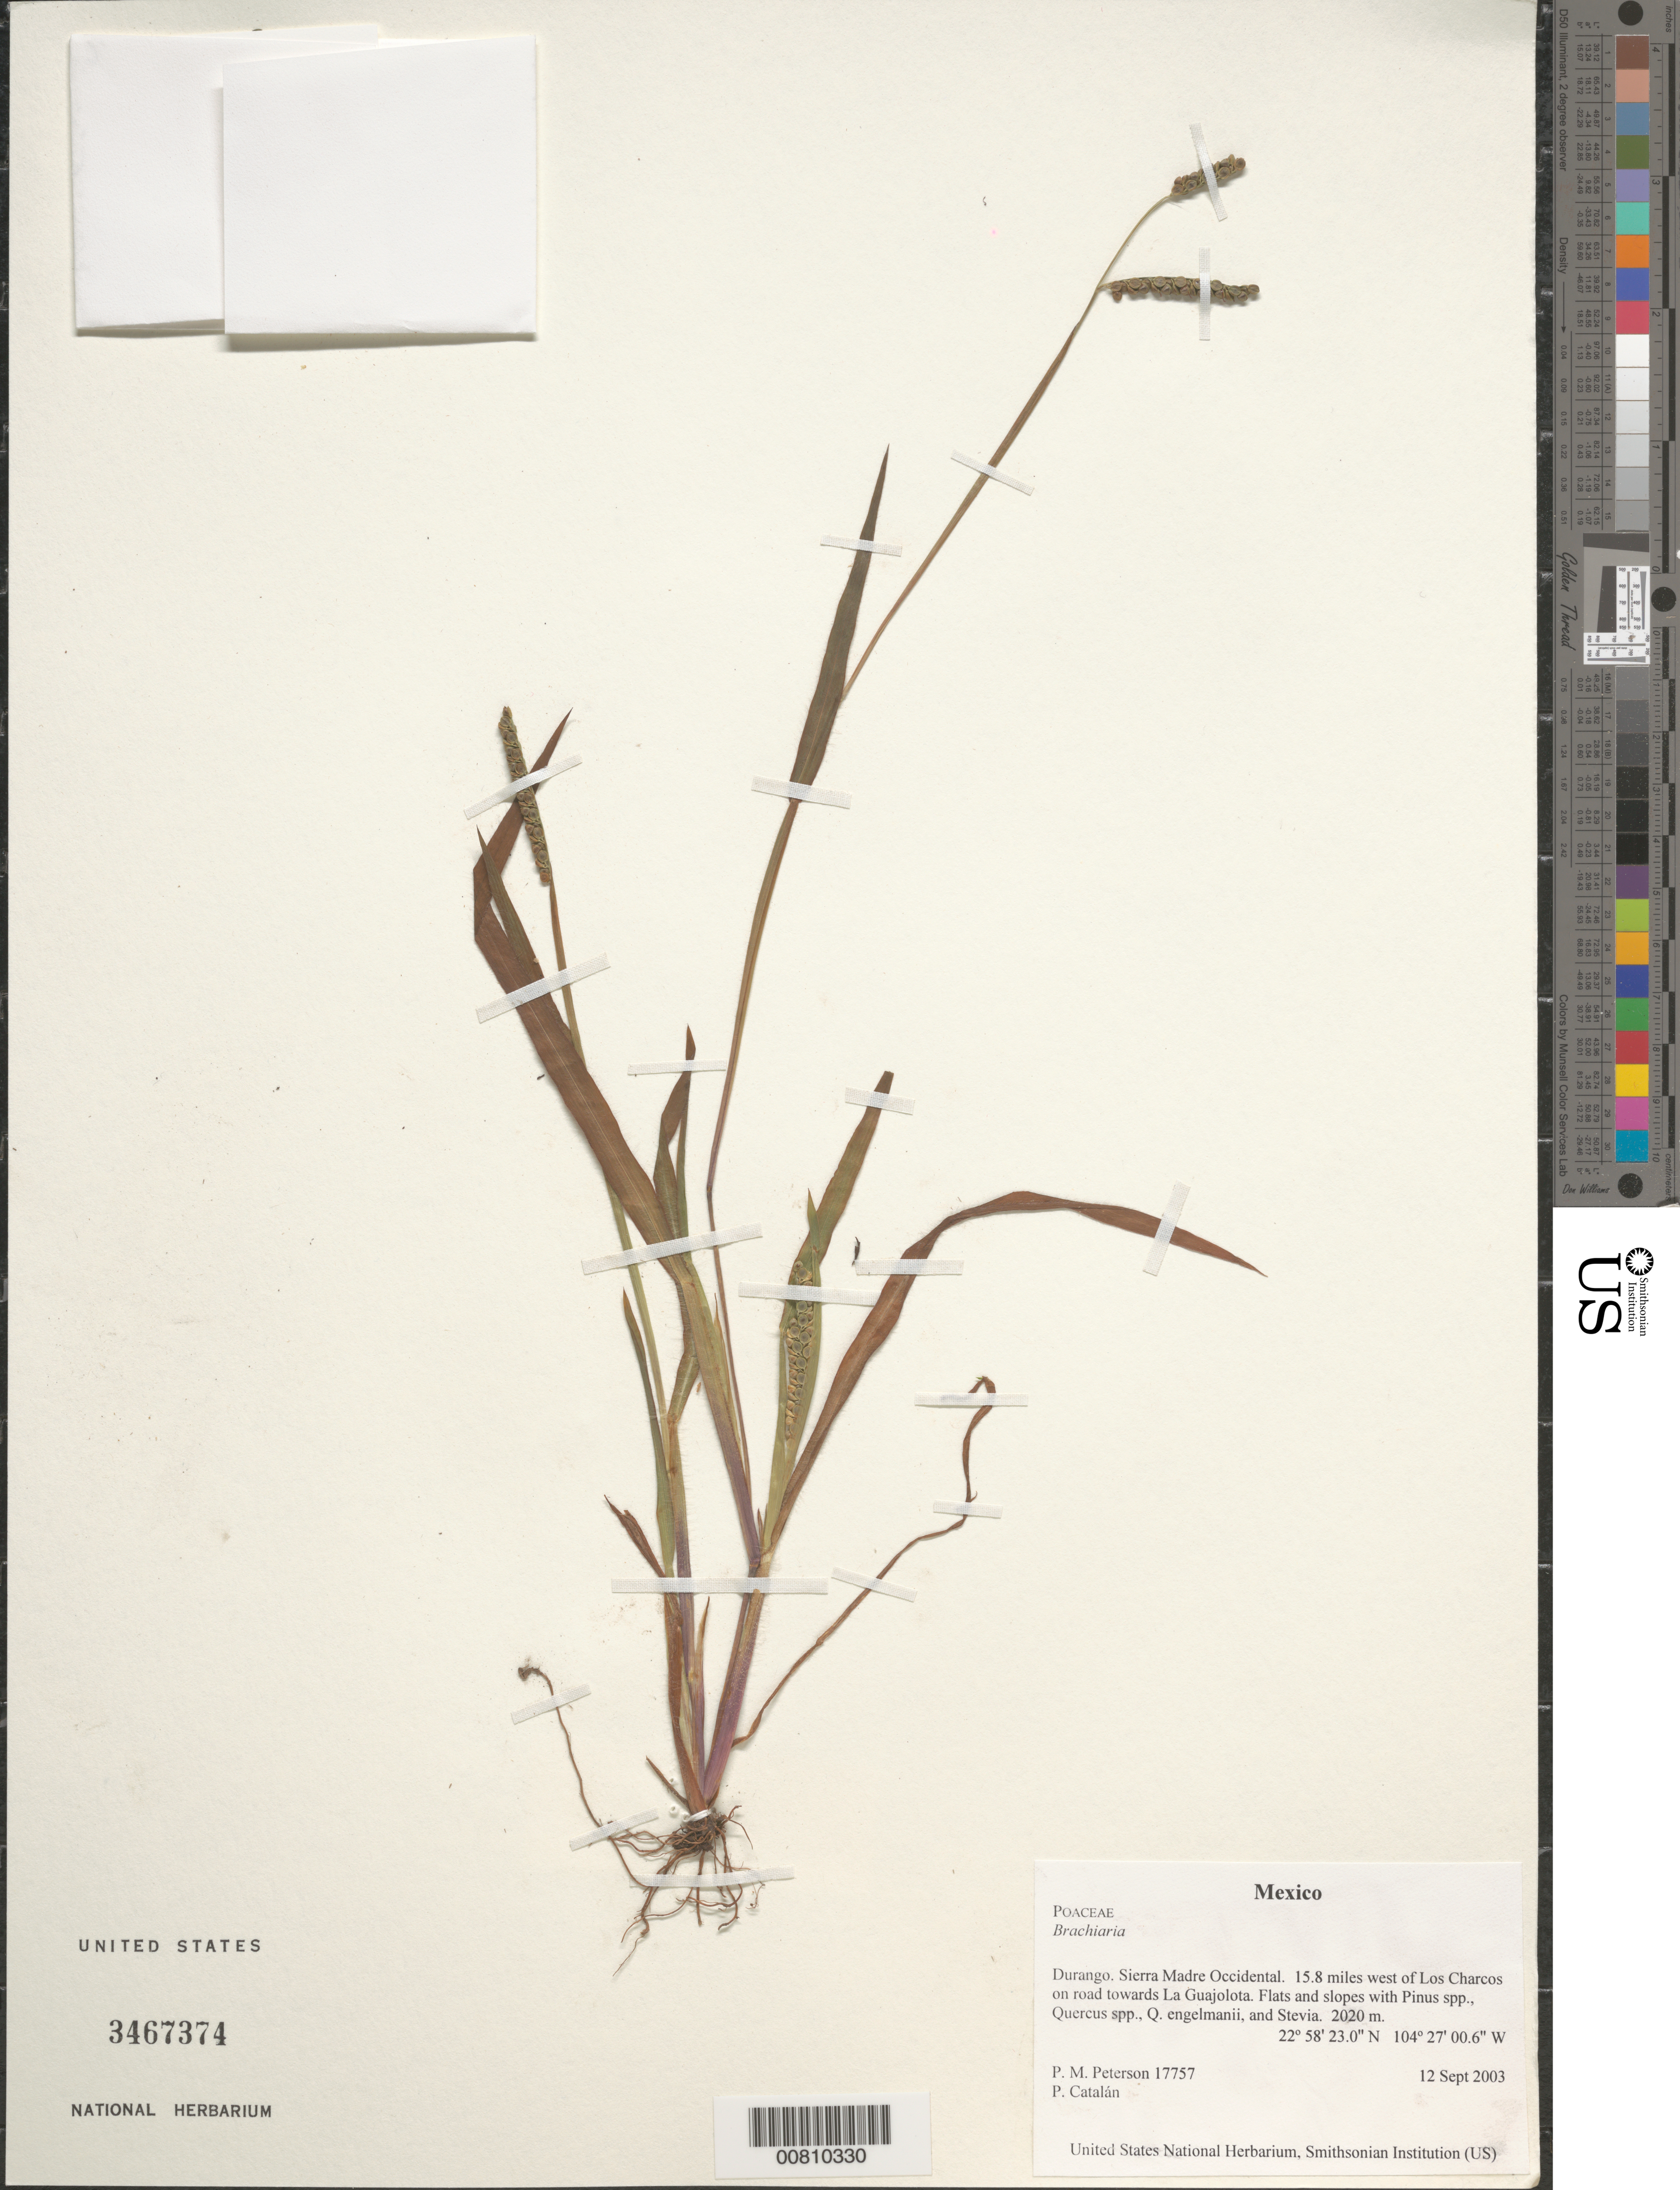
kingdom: Plantae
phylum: Tracheophyta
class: Liliopsida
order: Poales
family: Poaceae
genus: Brachiaria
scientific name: Brachiaria sp.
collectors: P. M. Peterson & F. Sánchez Alvarado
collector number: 17757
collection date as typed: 12 Sep 2003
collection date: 2003-09-12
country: Mexico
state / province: Durango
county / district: Sierra Madre Occidental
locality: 15.8 miles west of Los Charcos on road towards La Guajolota. Flats and slopes with Pinus spp., Quercus spp., Q. engelmanii, and Stevia.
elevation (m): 2020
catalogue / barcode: US 3467374